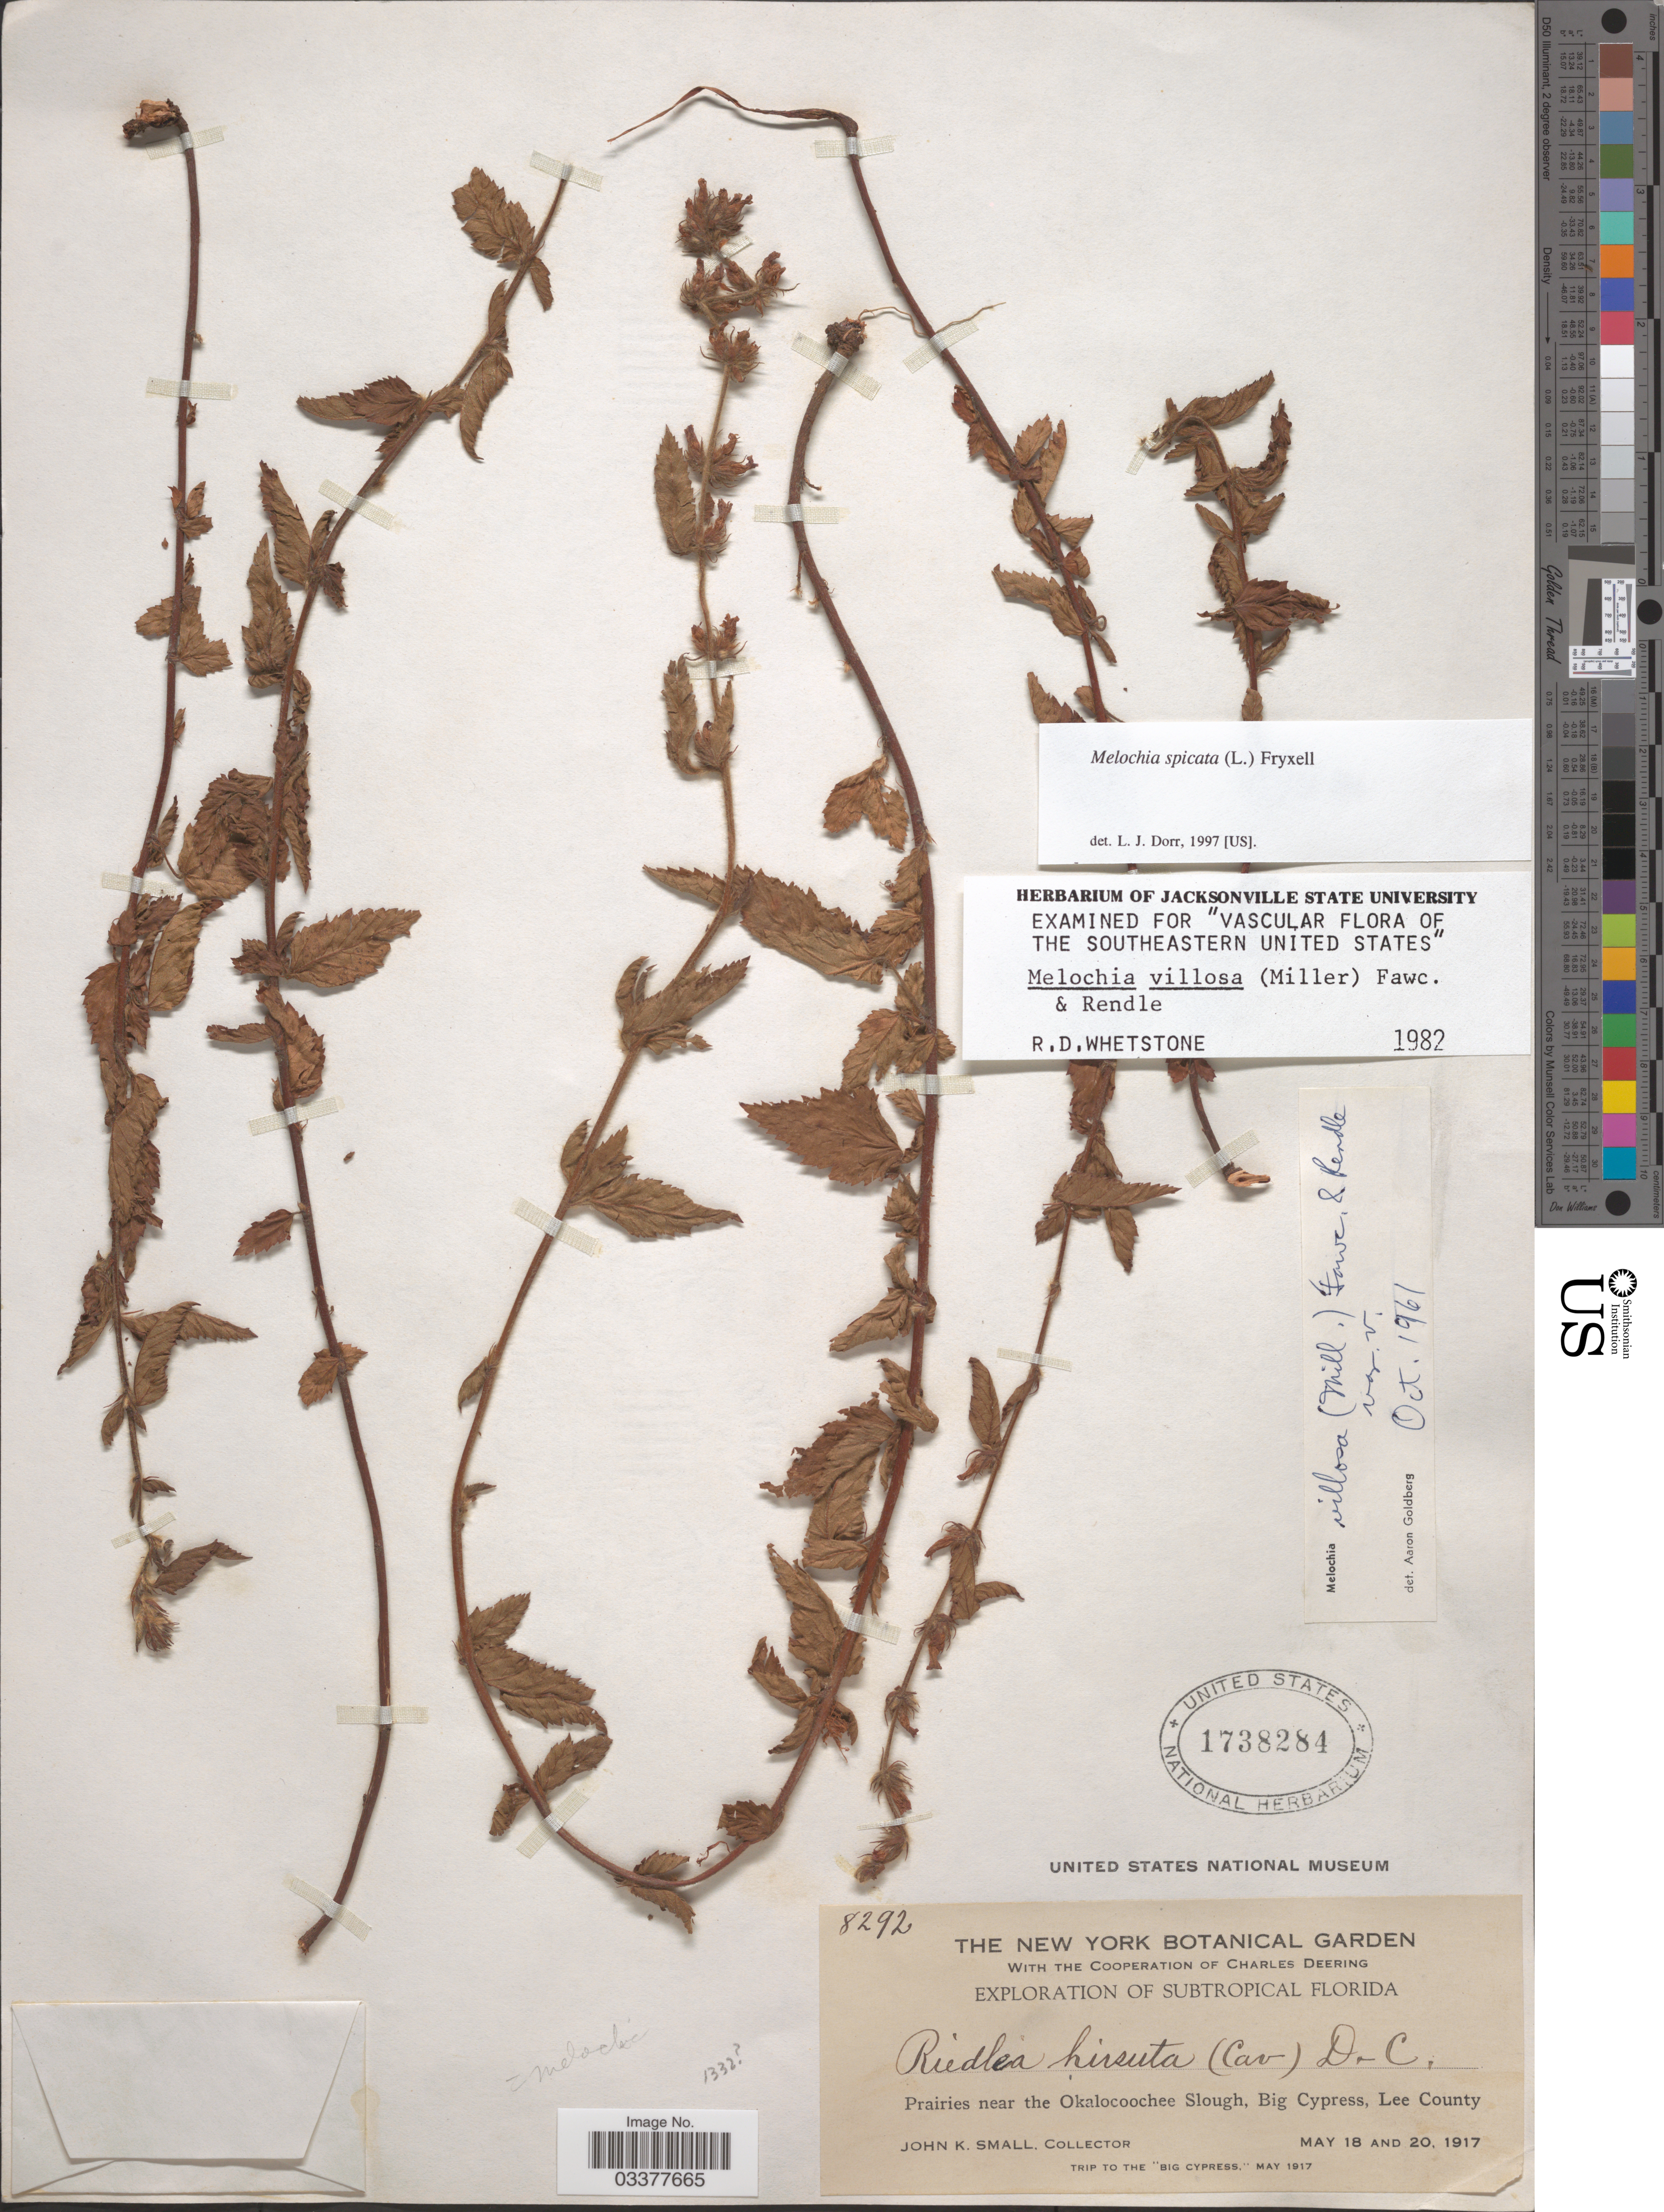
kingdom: Plantae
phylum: Tracheophyta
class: Magnoliopsida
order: Malvales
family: Malvaceae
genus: Melochia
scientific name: Melochia spicata var. spicata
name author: (L.) Fryxell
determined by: Dorr, L. J., (BOT), Smithsonian Institution - National Museum of Natural History (UNITED STATES)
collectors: J. K. Small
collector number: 8292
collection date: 1917-05-18/1917-05-20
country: United States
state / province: Florida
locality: Subtropical Florida. Prairies near the Okalocoochee Slough, Big Cypress, Lee County.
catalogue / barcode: US 1738284